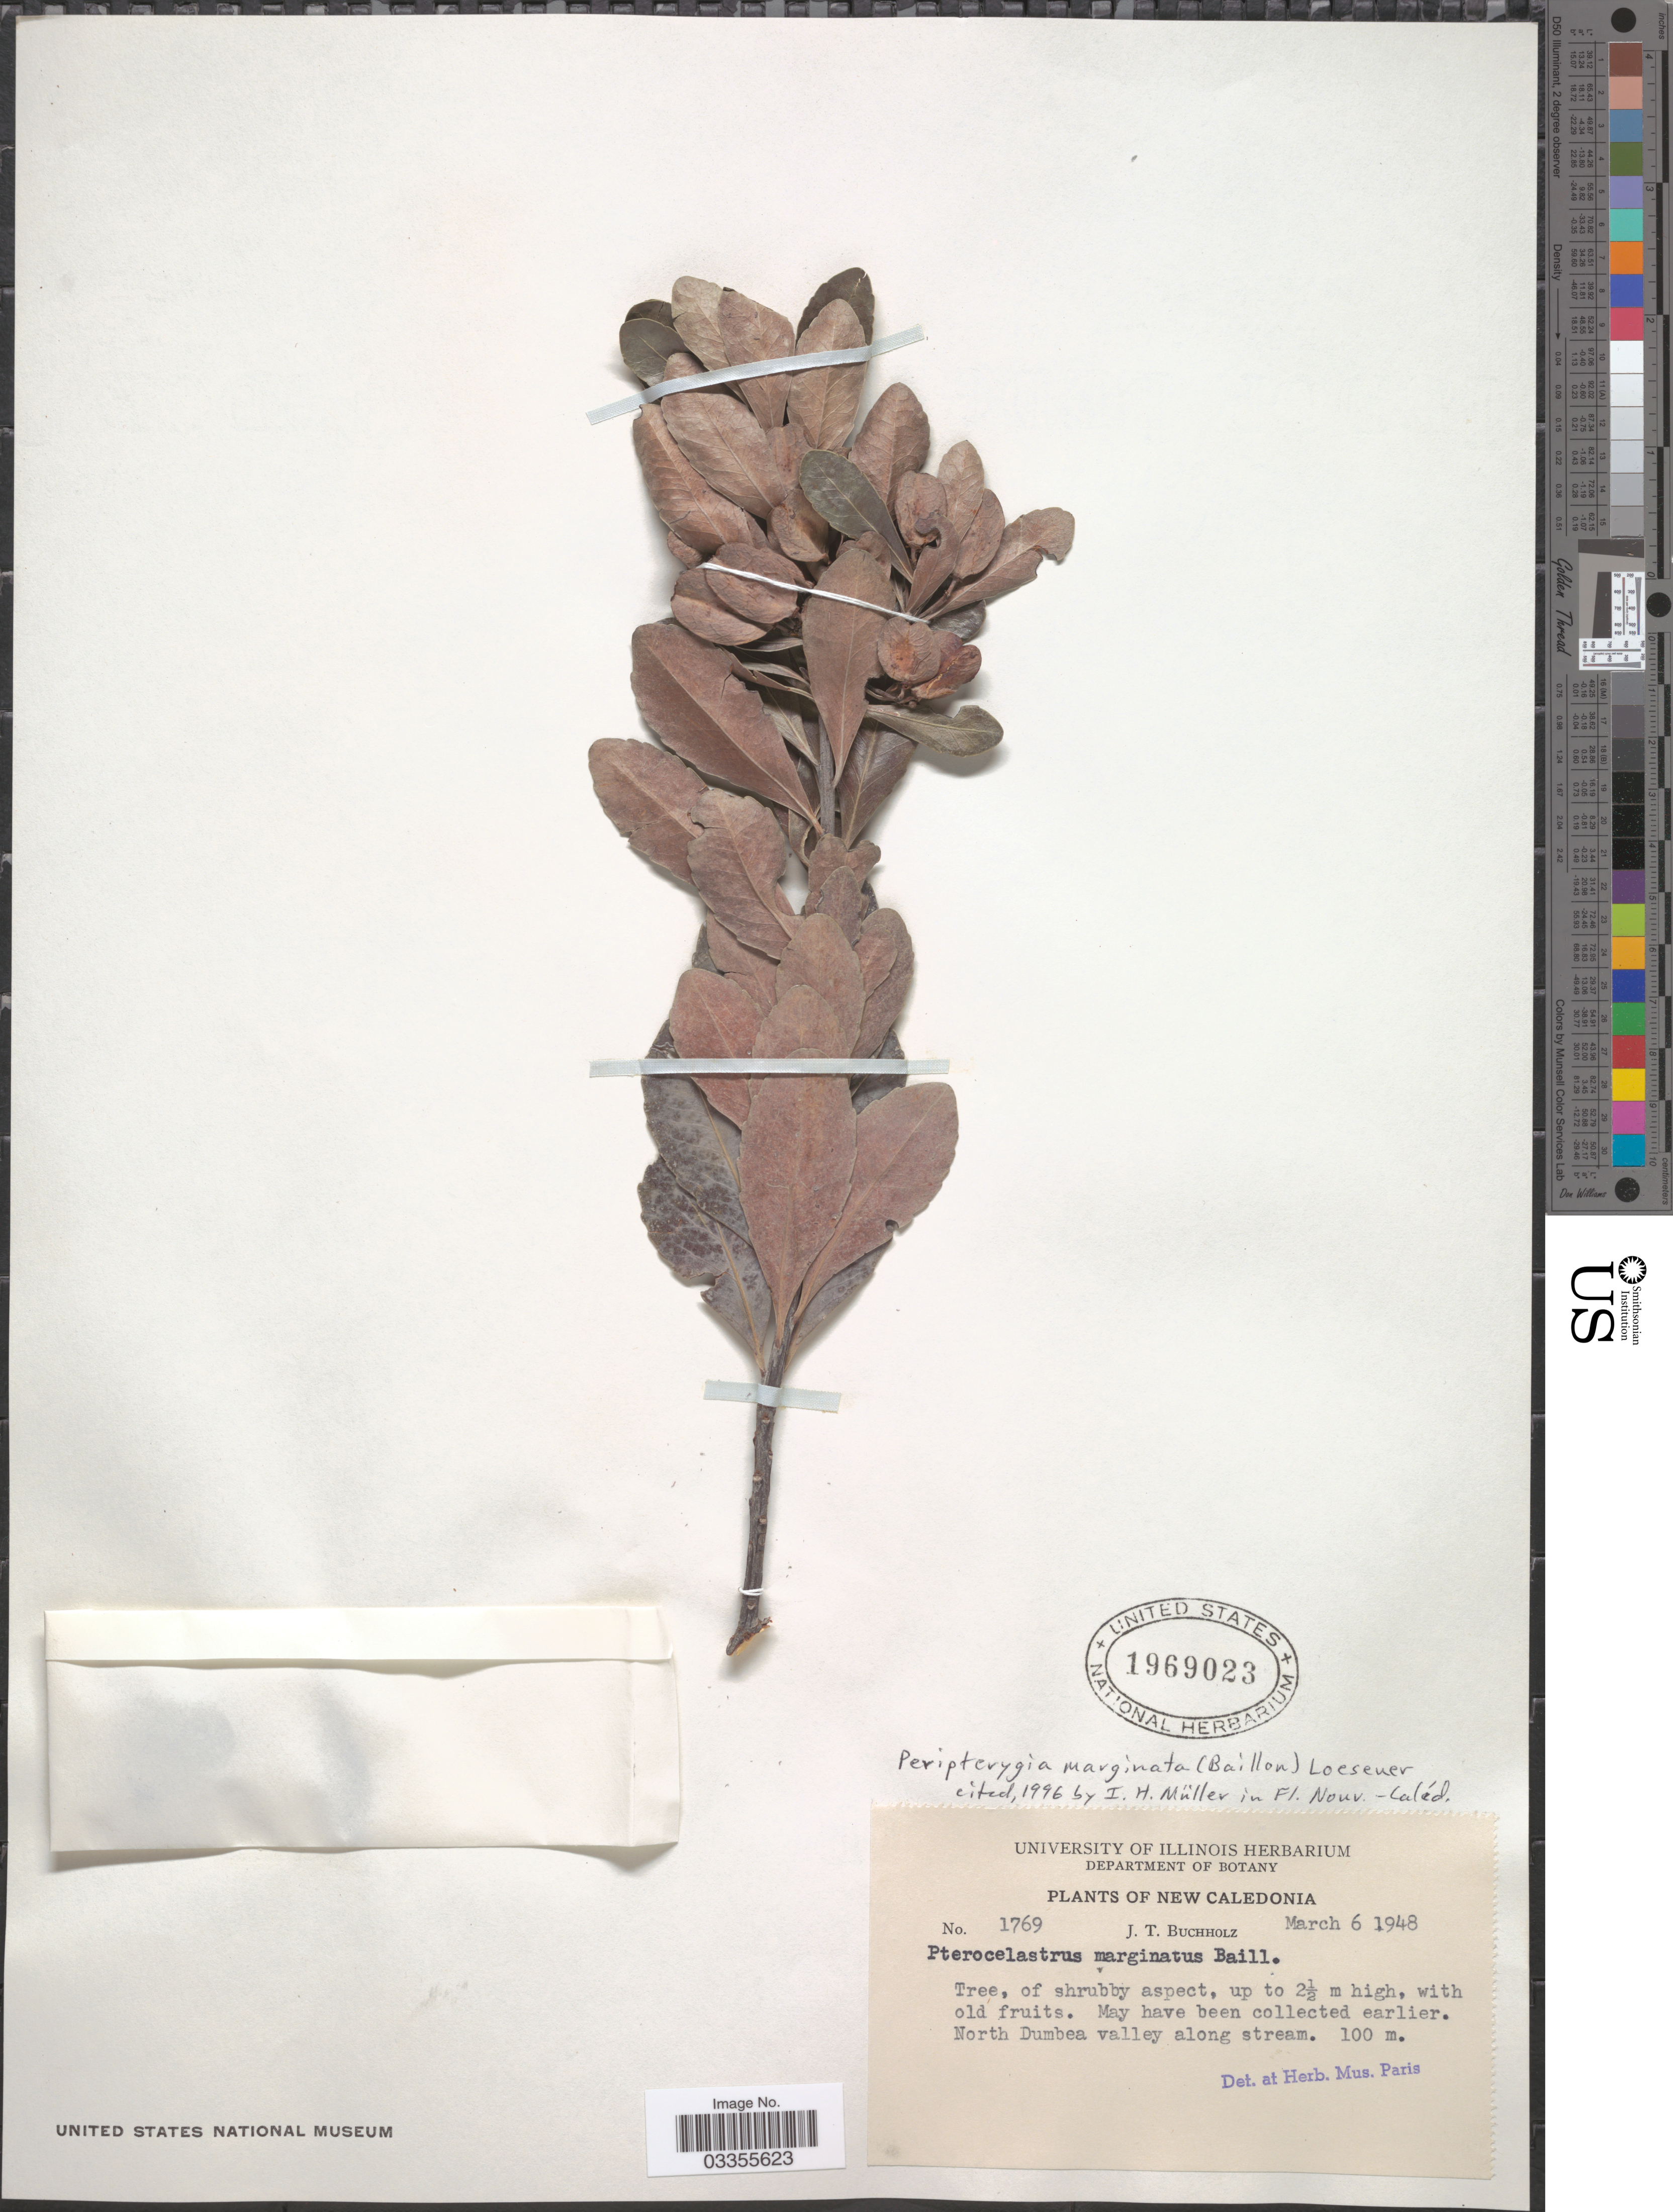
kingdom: Plantae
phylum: Tracheophyta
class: Magnoliopsida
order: Celastrales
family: Celastraceae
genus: Peripterygia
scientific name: Peripterygia marginata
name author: (Baill.) Loes.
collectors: J. T. Buchholz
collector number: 1769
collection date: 1948-03-06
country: New Caledonia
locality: North Dumbea valley along stream.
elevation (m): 100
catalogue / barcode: US 1969023